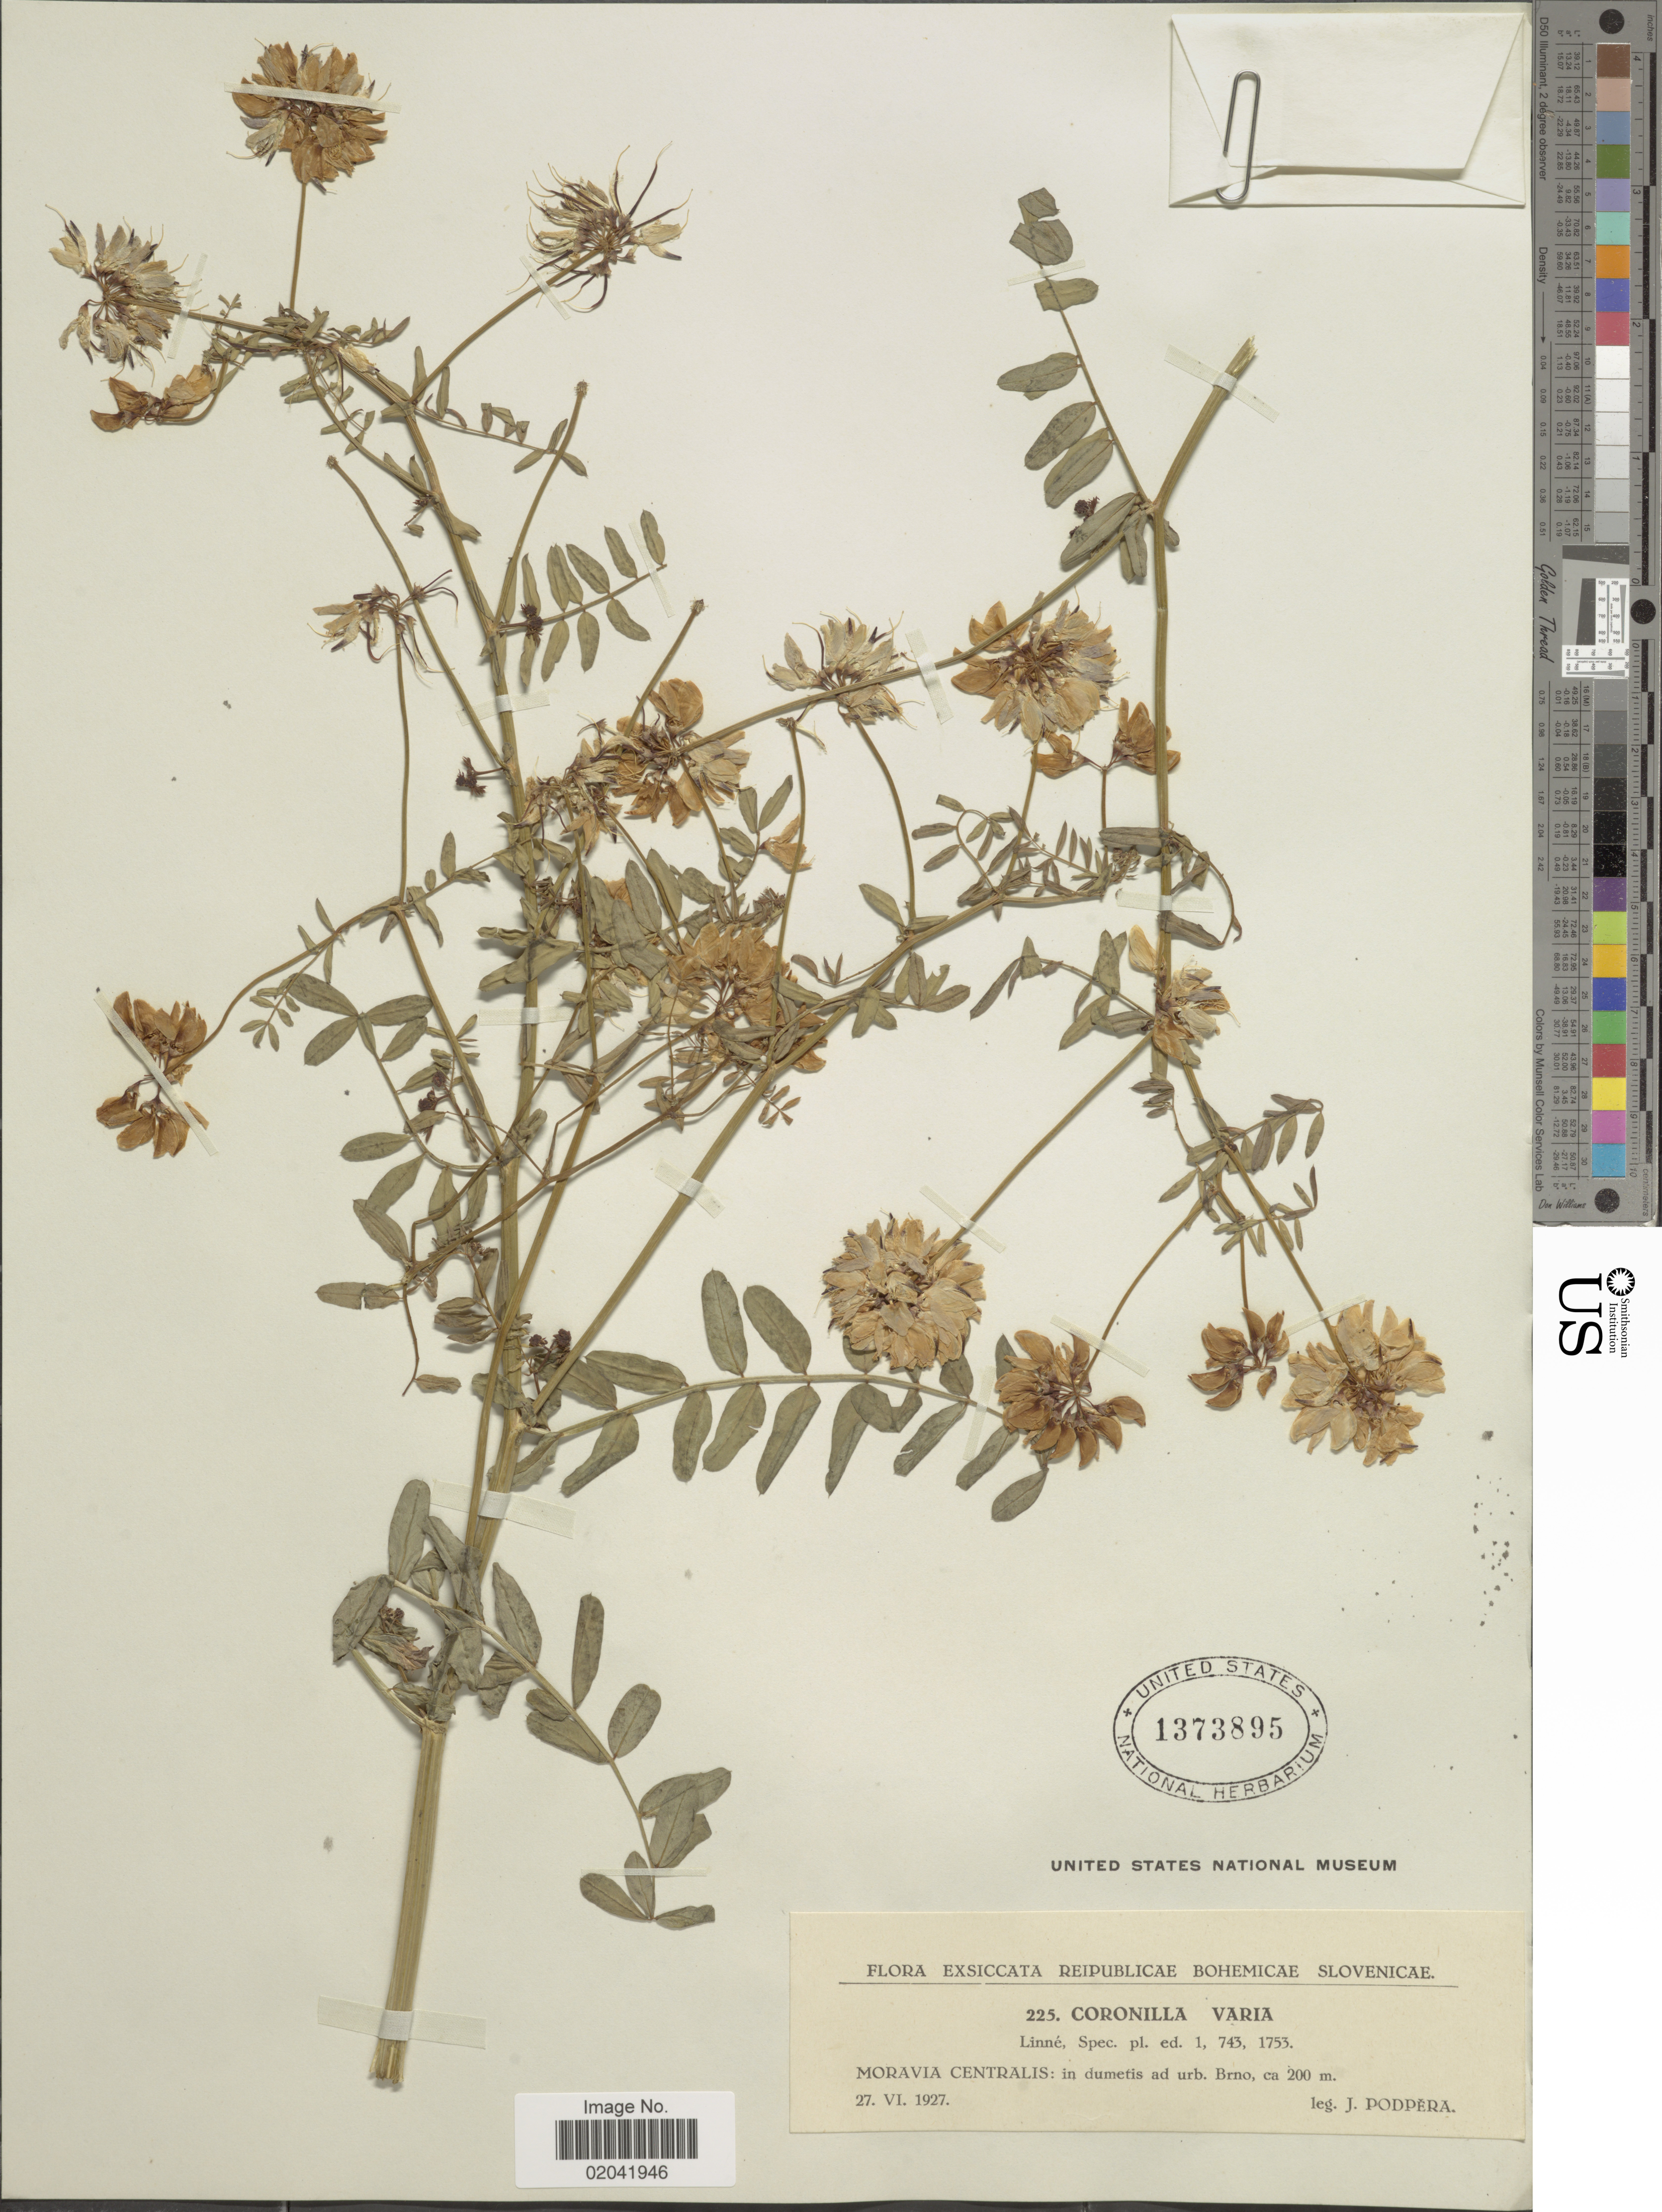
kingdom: Plantae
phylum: Tracheophyta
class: Magnoliopsida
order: Fabales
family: Fabaceae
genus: Coronilla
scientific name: Coronilla varia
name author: L.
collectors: J. Podpera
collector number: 225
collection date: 1927-06-27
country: Czechia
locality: Reipublicae Bohemicae Slovenicae, Moravia Centralis: in dumetis ad urb. Brno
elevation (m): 200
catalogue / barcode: US 1373895